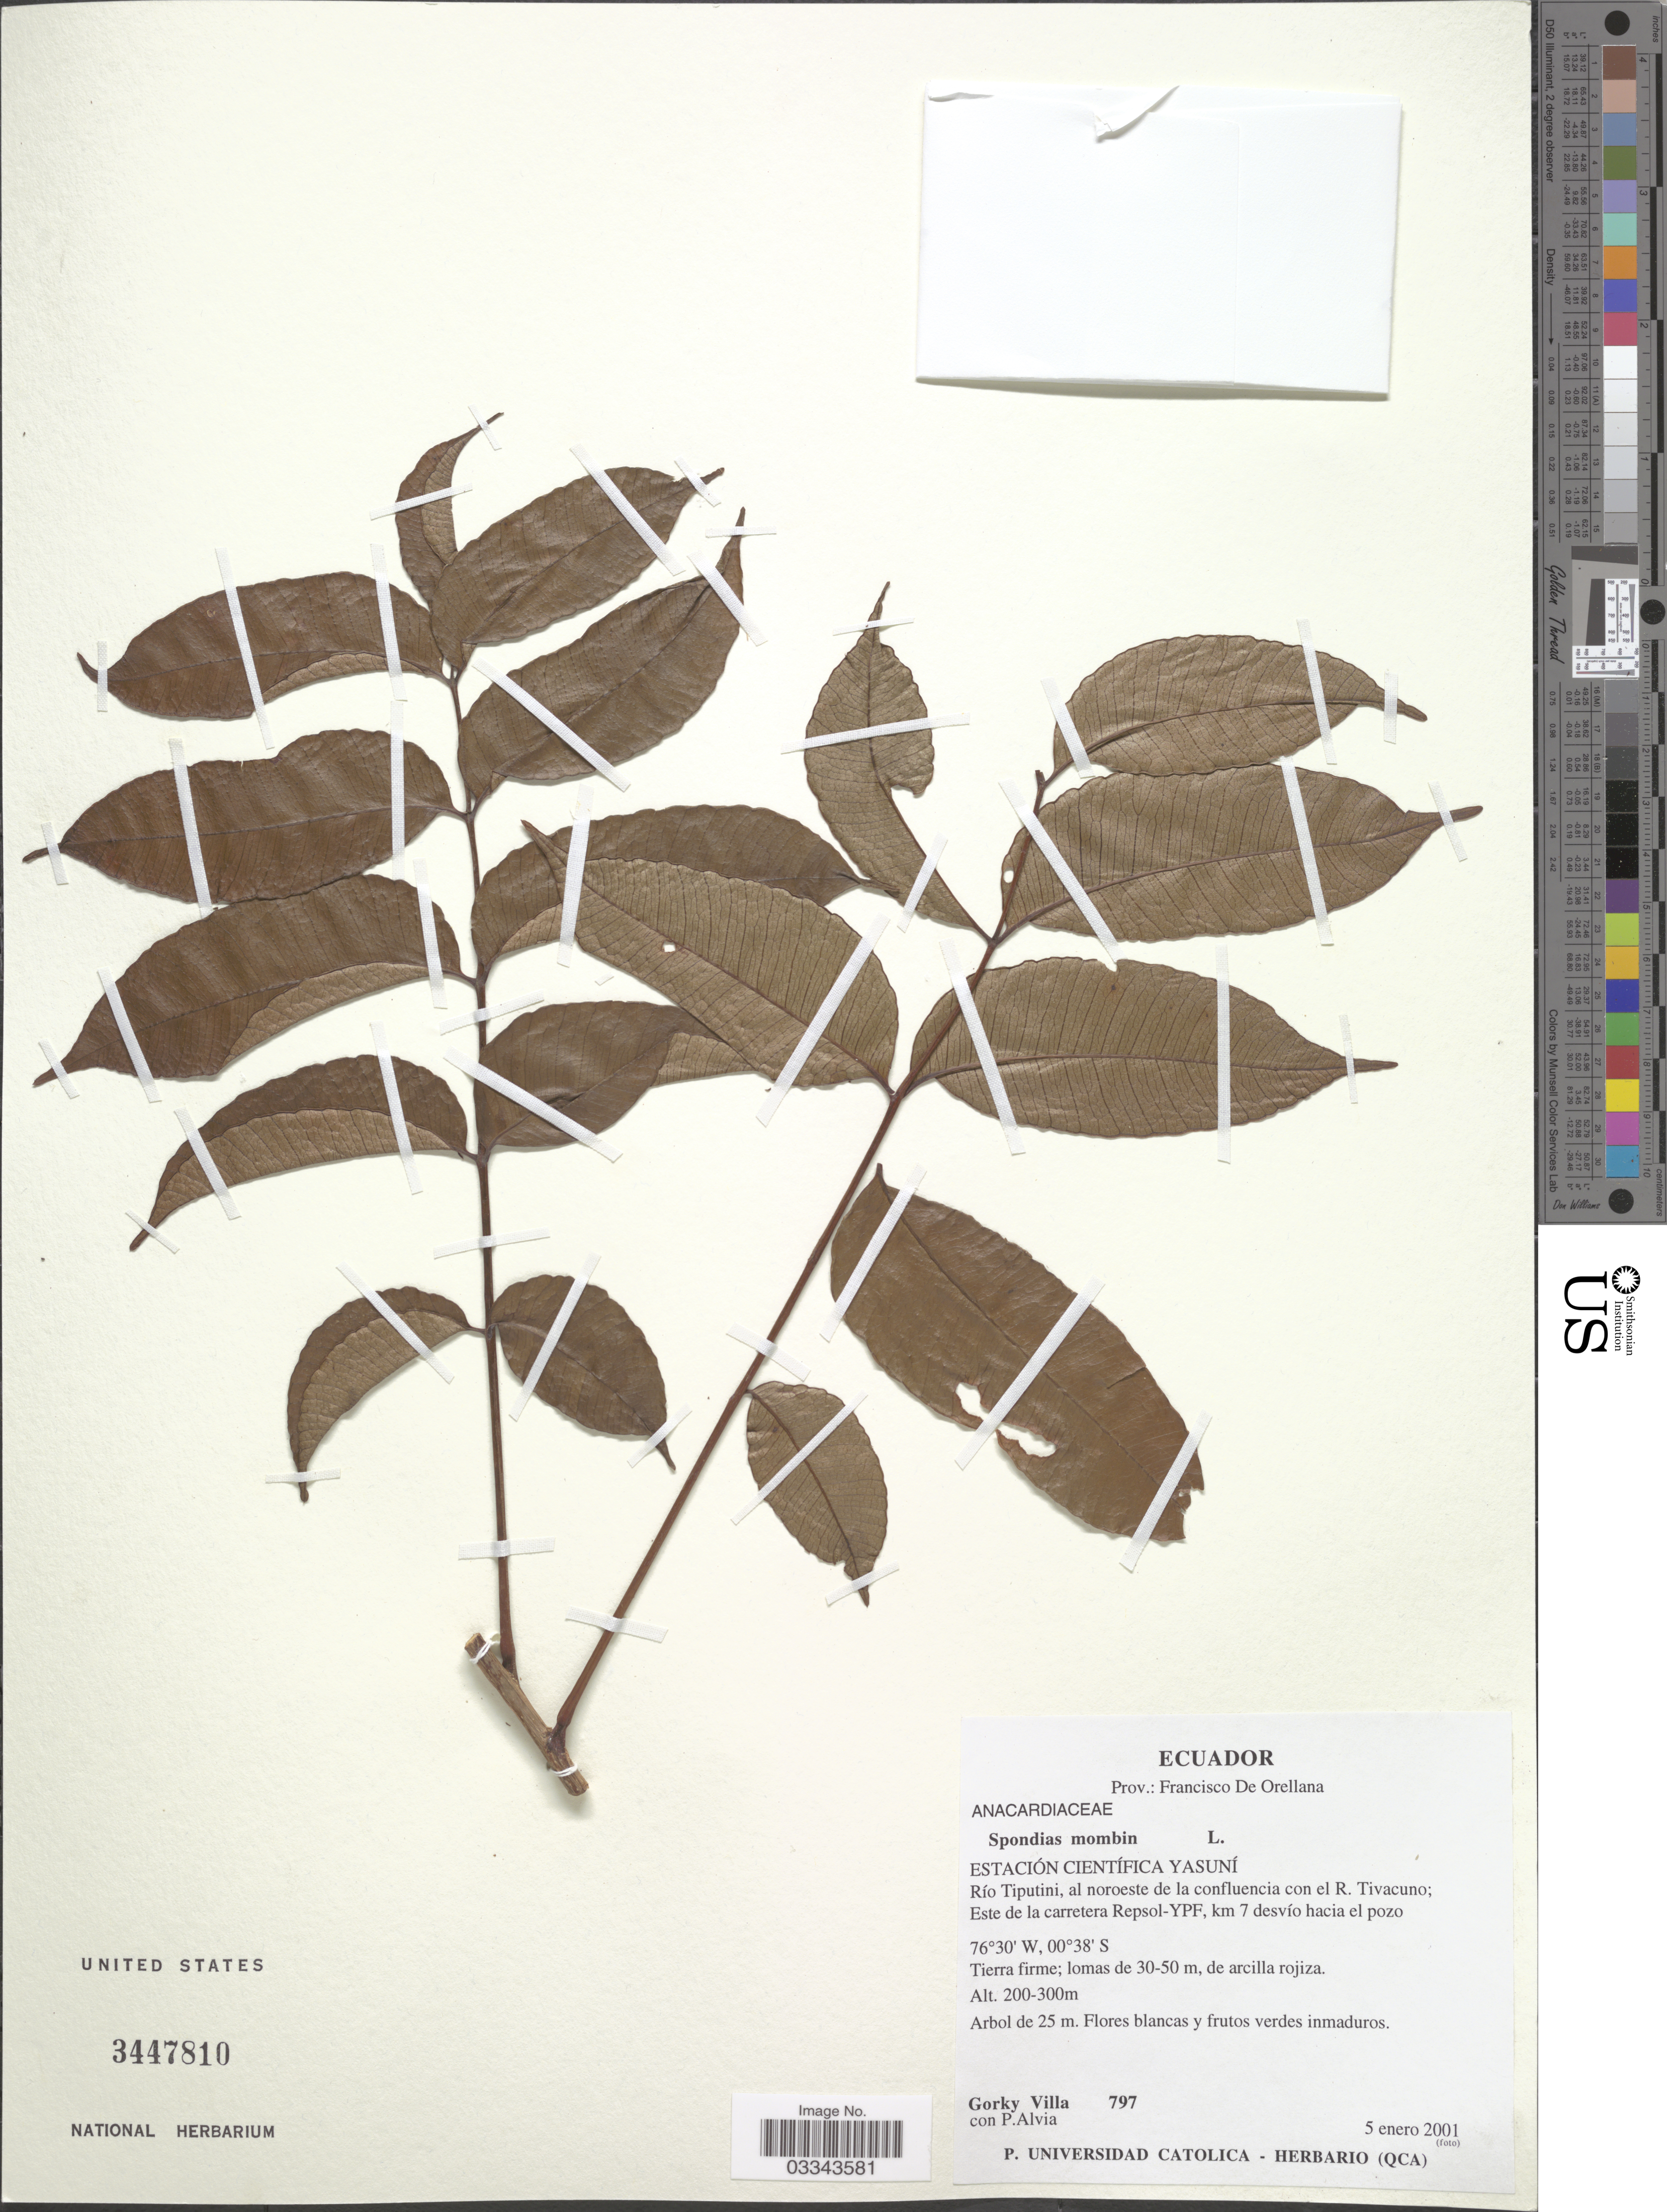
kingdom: Plantae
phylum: Tracheophyta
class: Magnoliopsida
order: Sapindales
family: Anacardiaceae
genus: Spondias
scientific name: Spondias mombin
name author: L.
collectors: G. Villa & P. Alvia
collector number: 797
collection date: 2001-01-05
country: Ecuador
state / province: Orellana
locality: Prov.: Francisco De Orellana, Estación Científica Yasuní, Río Tiputini, al noroeste de la confluencia con el R. Tivacuno; Este de la carretera Repsol-YPF, km 7 desvío hacia el pozo.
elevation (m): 200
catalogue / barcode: US 3447810